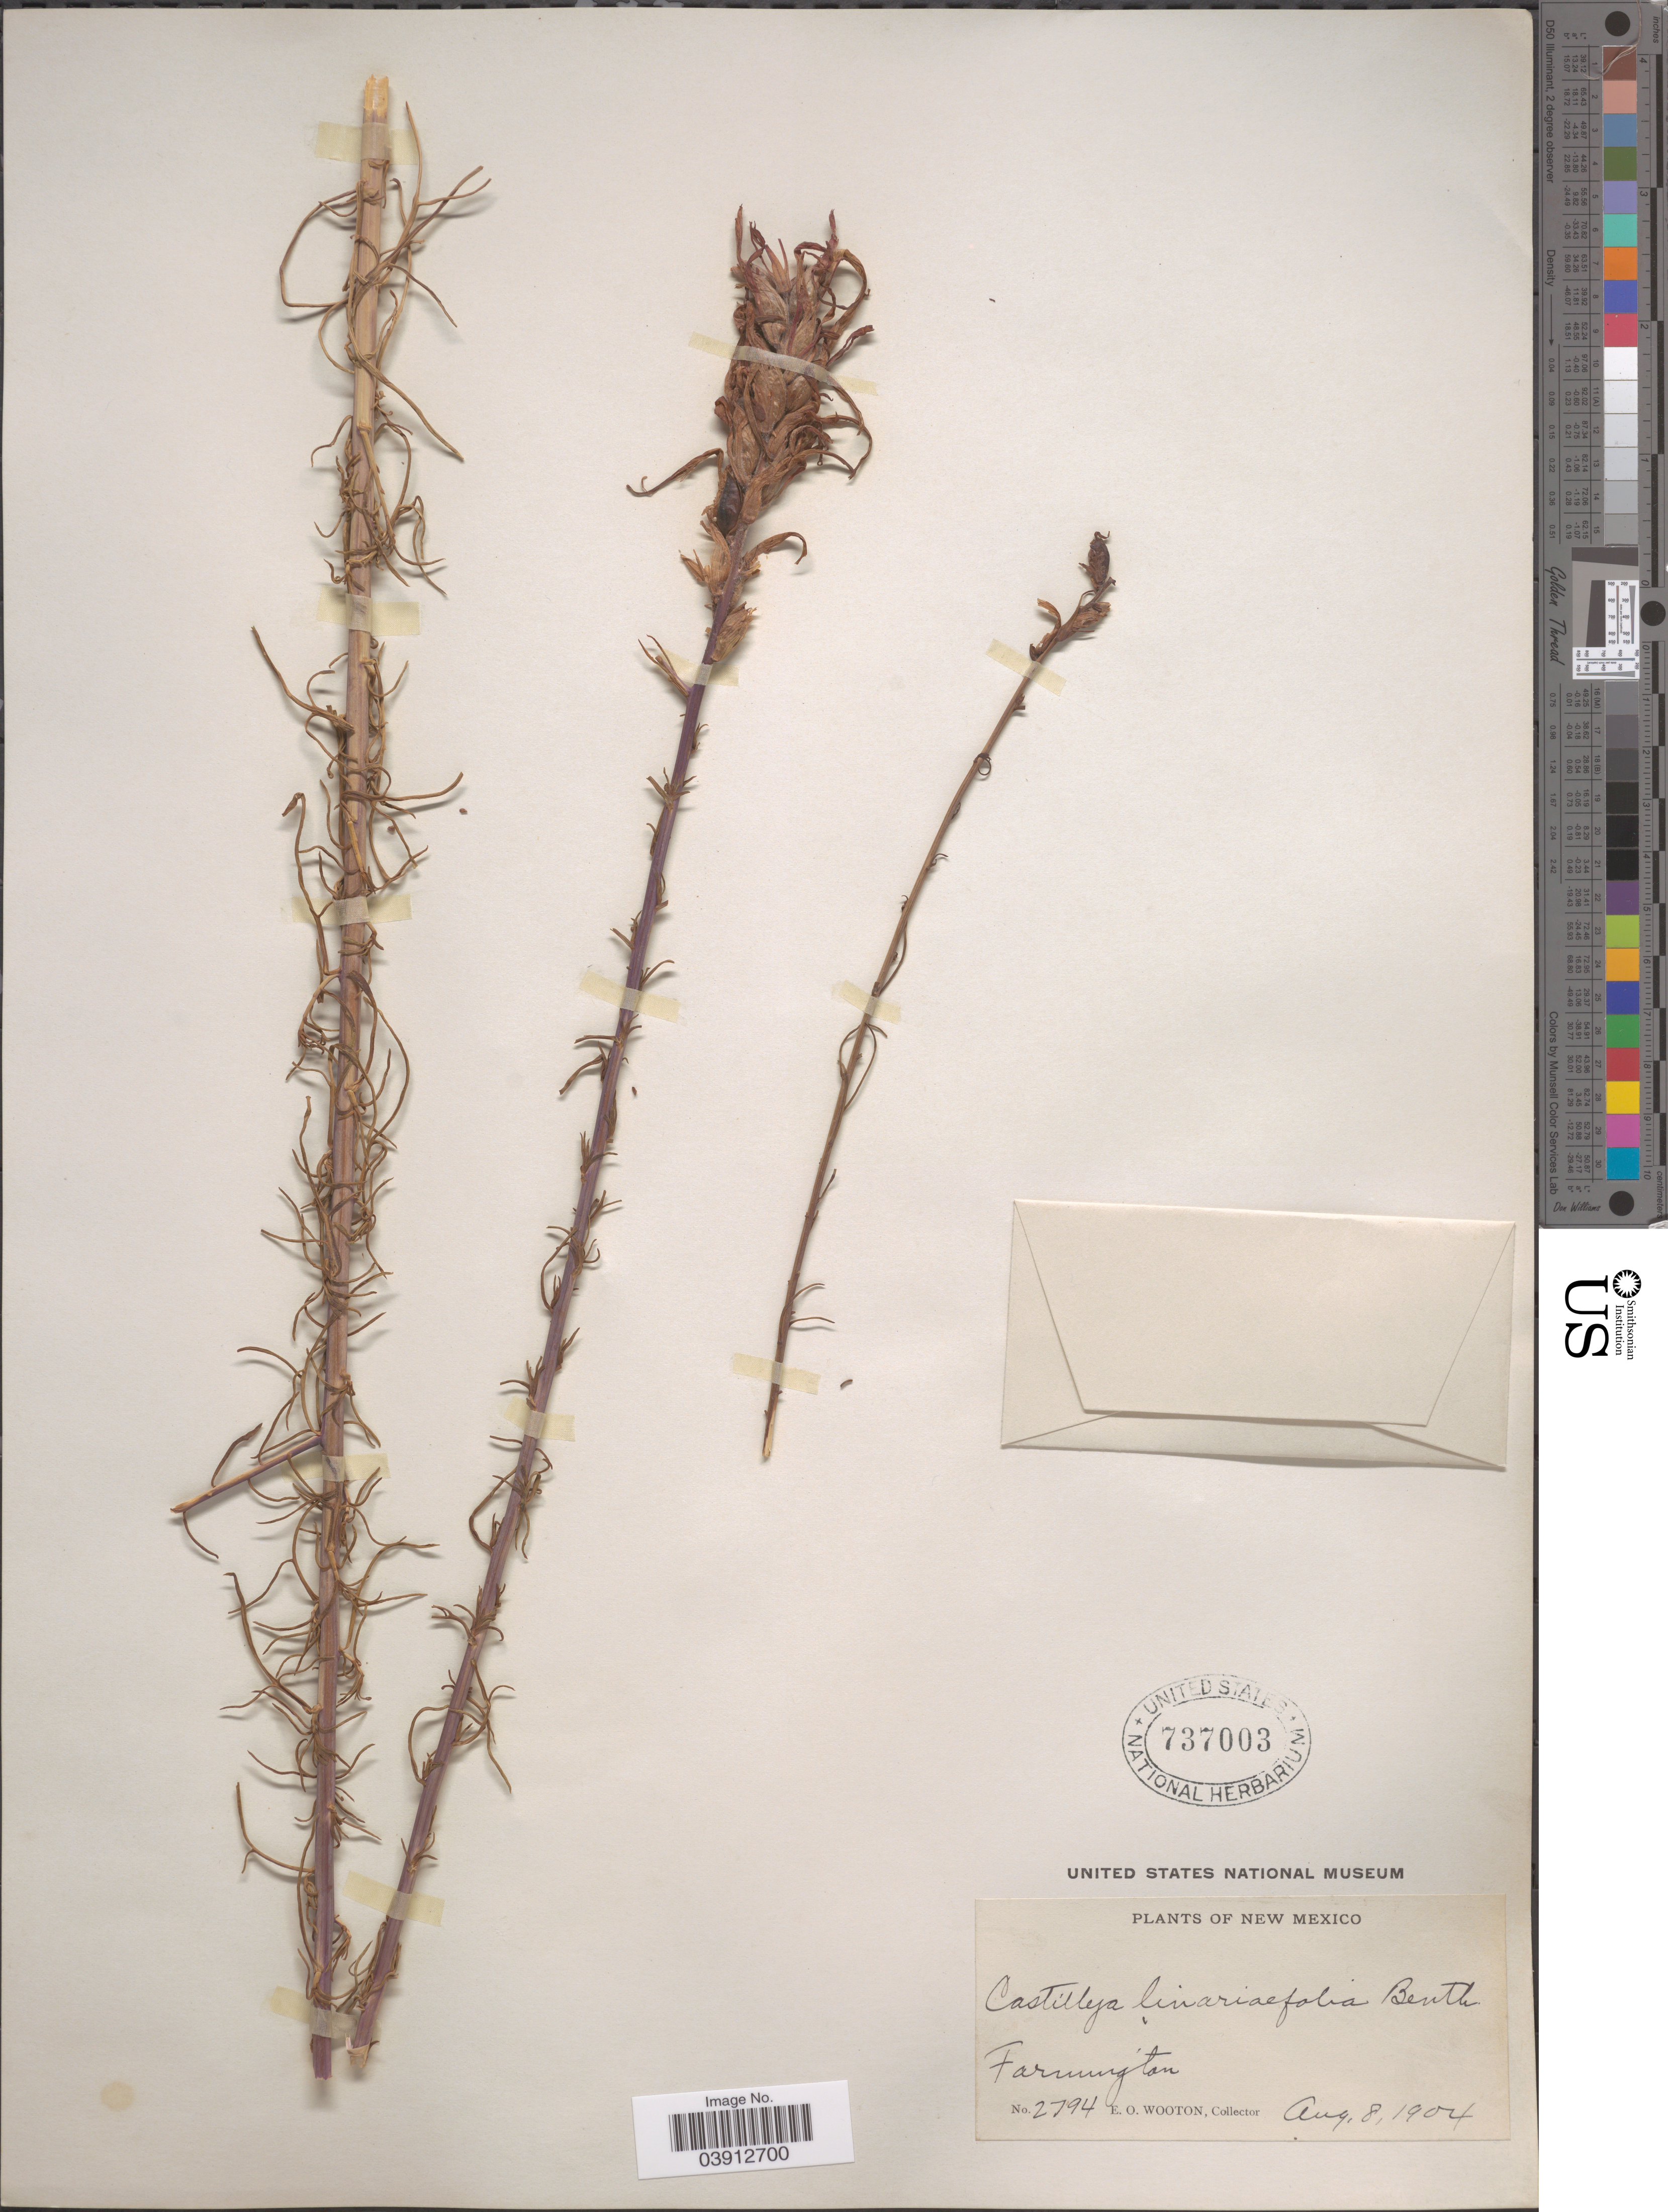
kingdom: Plantae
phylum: Tracheophyta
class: Magnoliopsida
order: Lamiales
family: Orobanchaceae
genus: Castilleja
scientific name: Castilleja linariifolia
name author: Benth.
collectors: E. O. Wooton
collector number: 2794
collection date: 1904-08-08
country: United States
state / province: New Mexico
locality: Farmington.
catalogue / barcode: US 737003